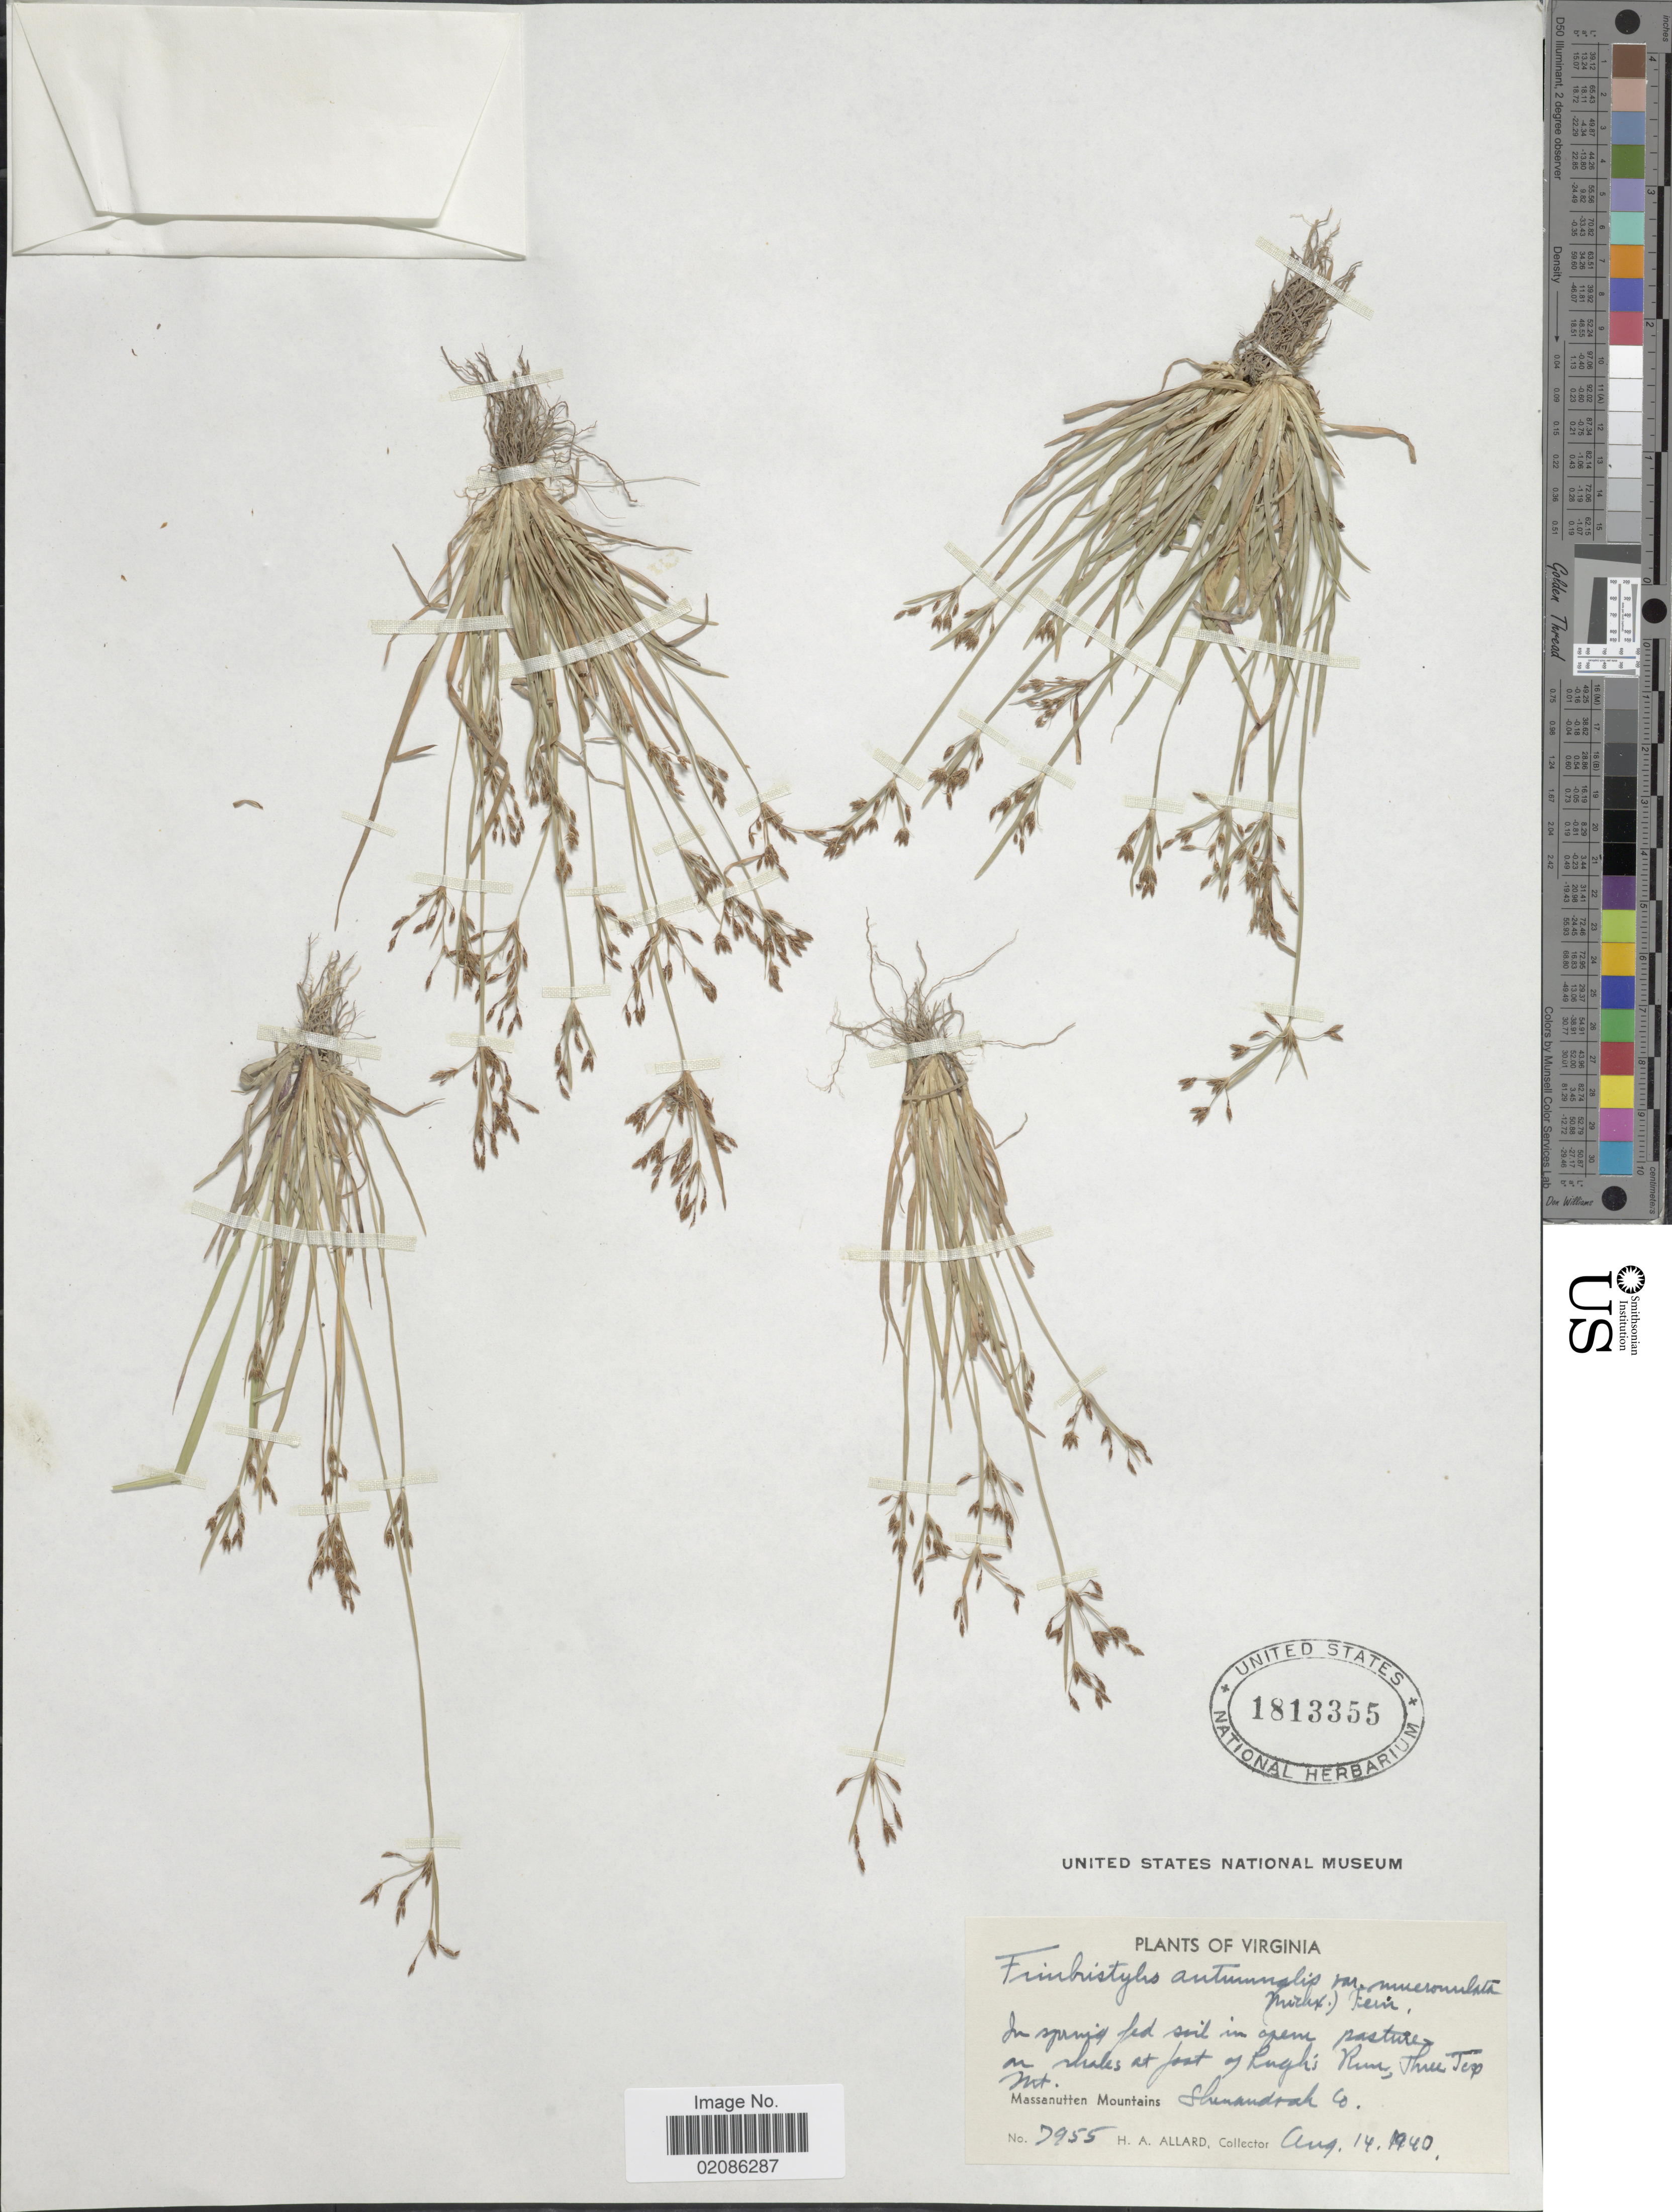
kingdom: Plantae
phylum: Tracheophyta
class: Liliopsida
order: Poales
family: Cyperaceae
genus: Fimbristylis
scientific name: Fimbristylis autumnalis (L.) Roem. & Schult.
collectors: H. A. Allard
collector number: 7955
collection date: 1940-08-14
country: United States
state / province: Virginia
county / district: Shenandoah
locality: In spring fed soil in open pasture on shales at foot of Pugh's Run, Three Top Mt. Massanutten Mountains, Shenandoah Co.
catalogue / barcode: US 1813355